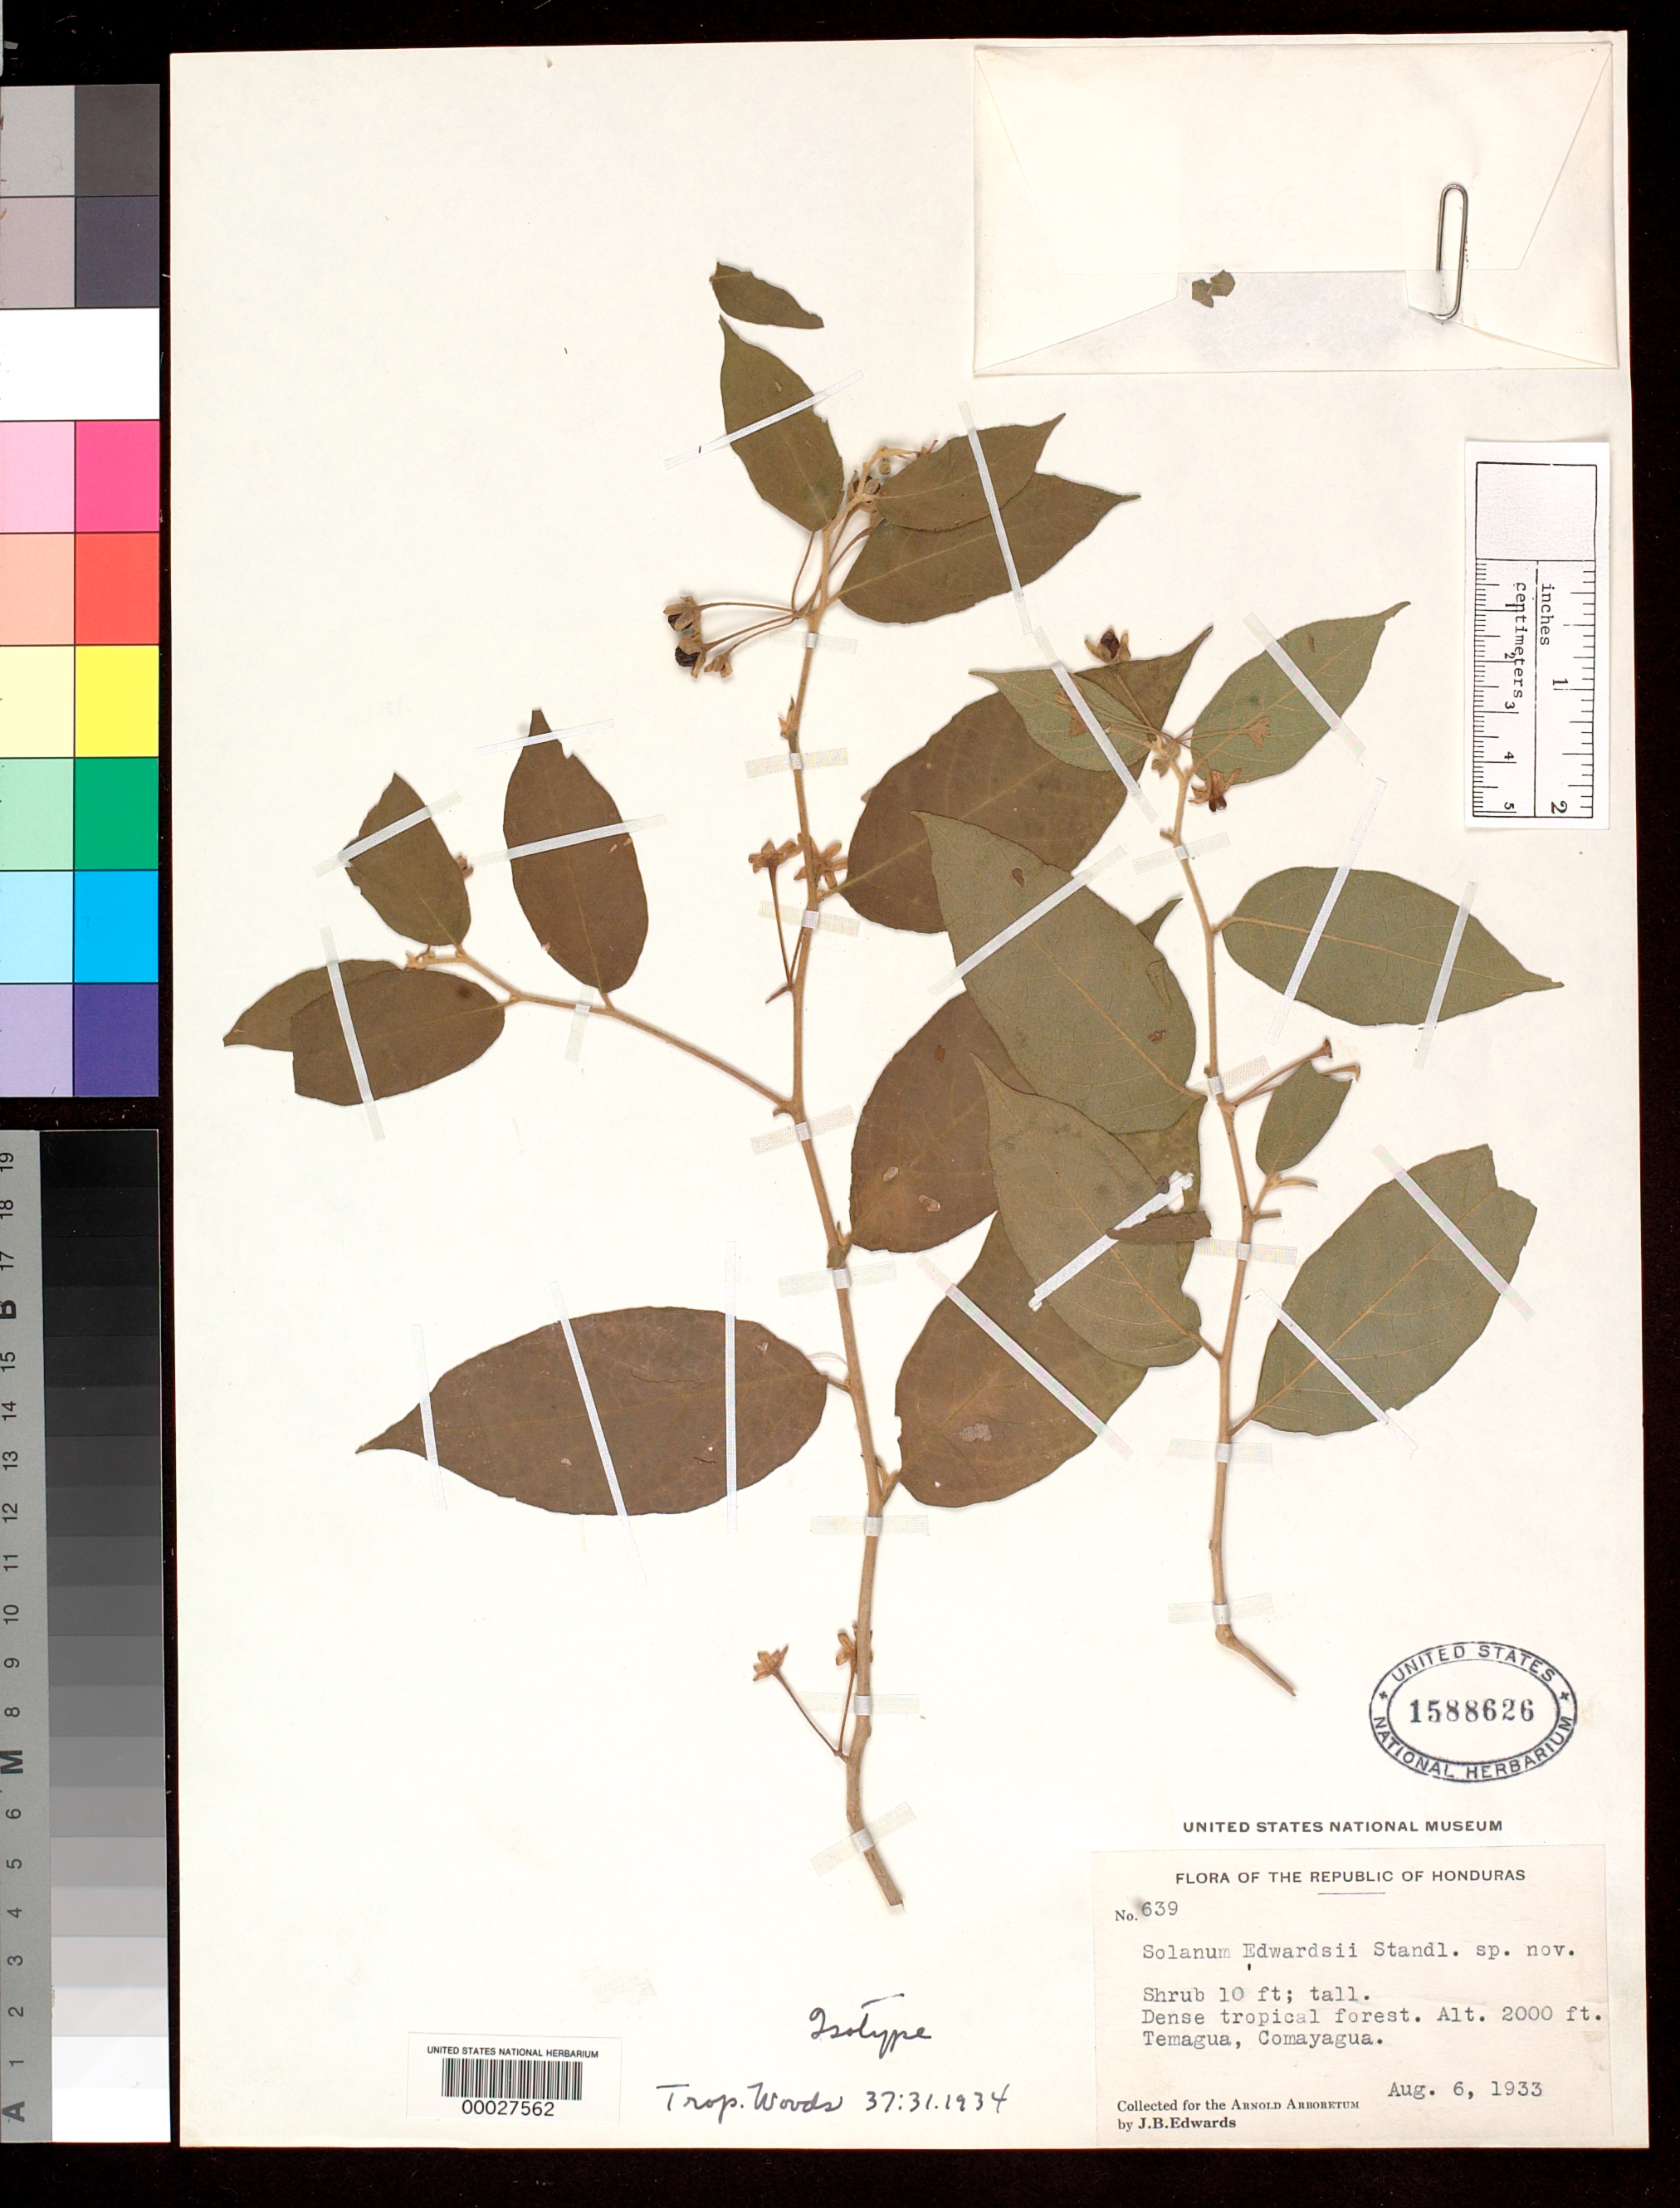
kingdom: Plantae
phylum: Tracheophyta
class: Magnoliopsida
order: Solanales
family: Solanaceae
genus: Solanum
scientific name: Solanum edwardsii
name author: Standl.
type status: Isotype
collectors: J. B. Edwards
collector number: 639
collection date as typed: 06 Aug 1933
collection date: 1933-08-06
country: Honduras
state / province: Comayagua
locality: Temagua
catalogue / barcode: US 1588626